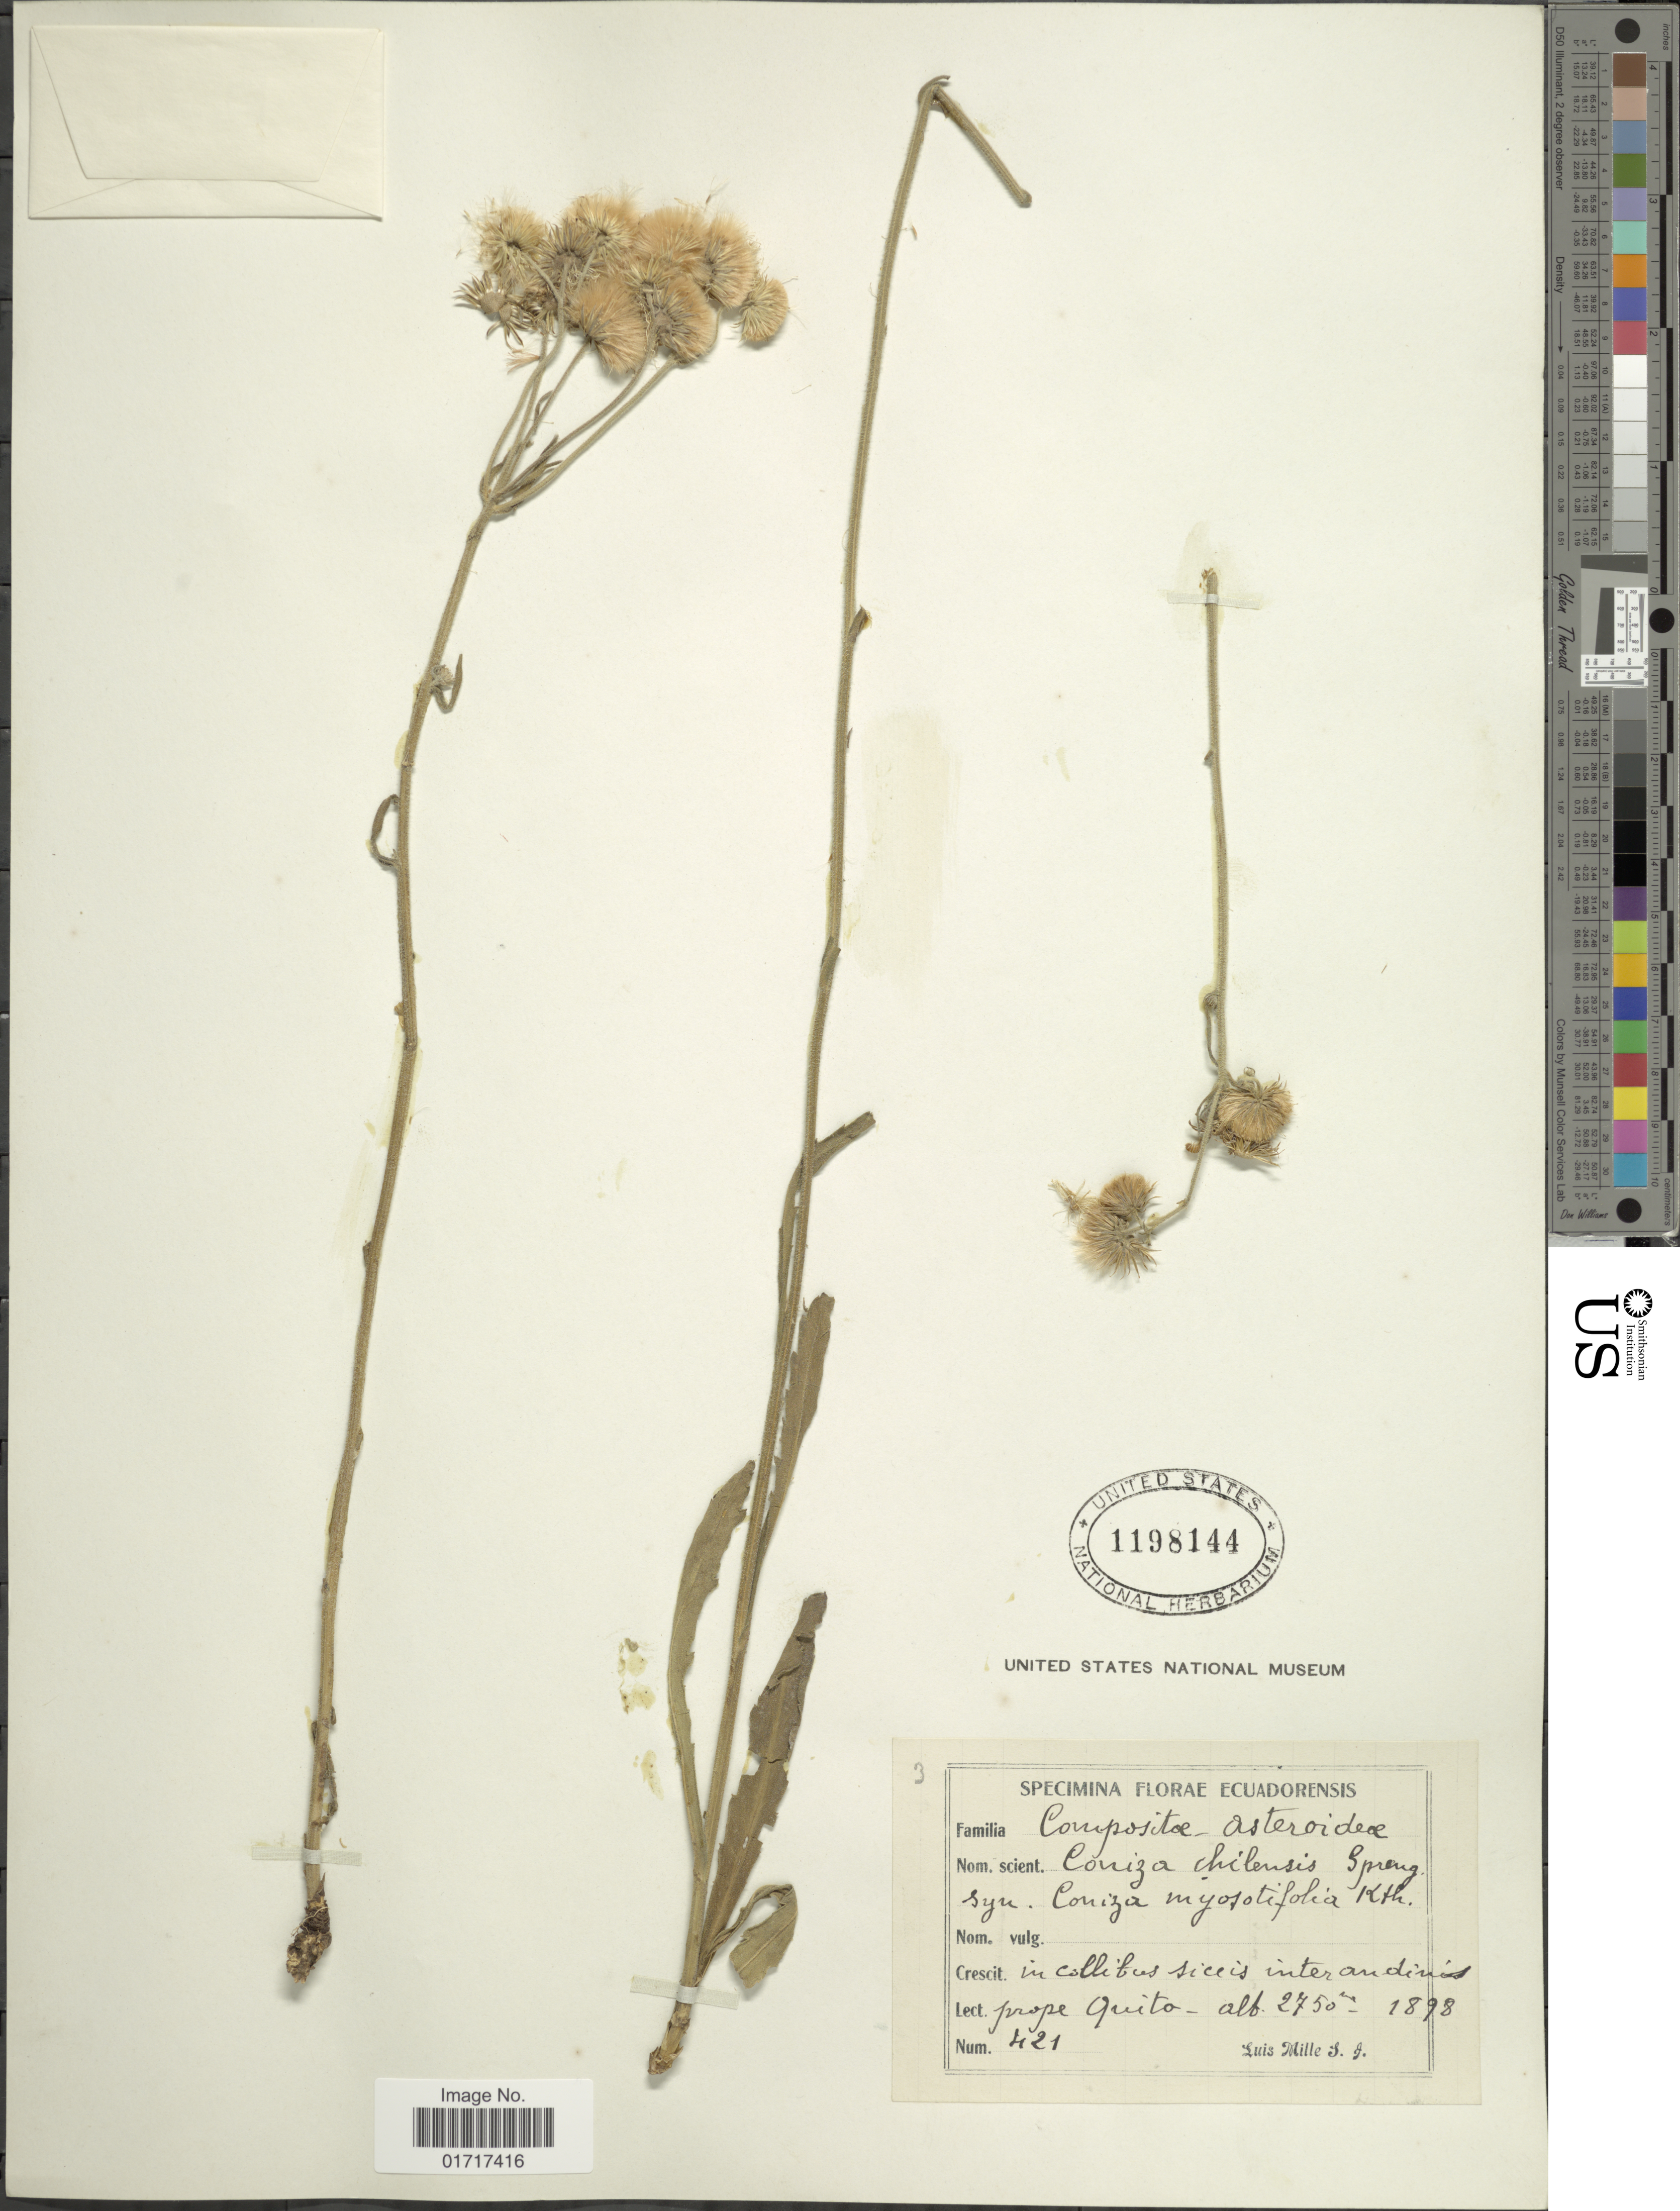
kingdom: Plantae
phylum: Tracheophyta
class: Magnoliopsida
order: Asterales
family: Asteraceae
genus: Conyza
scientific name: Conyza primulaefolia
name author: (Lam.) Cuatrec. & Lourteig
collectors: L. Mille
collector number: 421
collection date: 1898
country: Ecuador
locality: Ecuadorensis, prope Quito.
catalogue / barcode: US 1198144